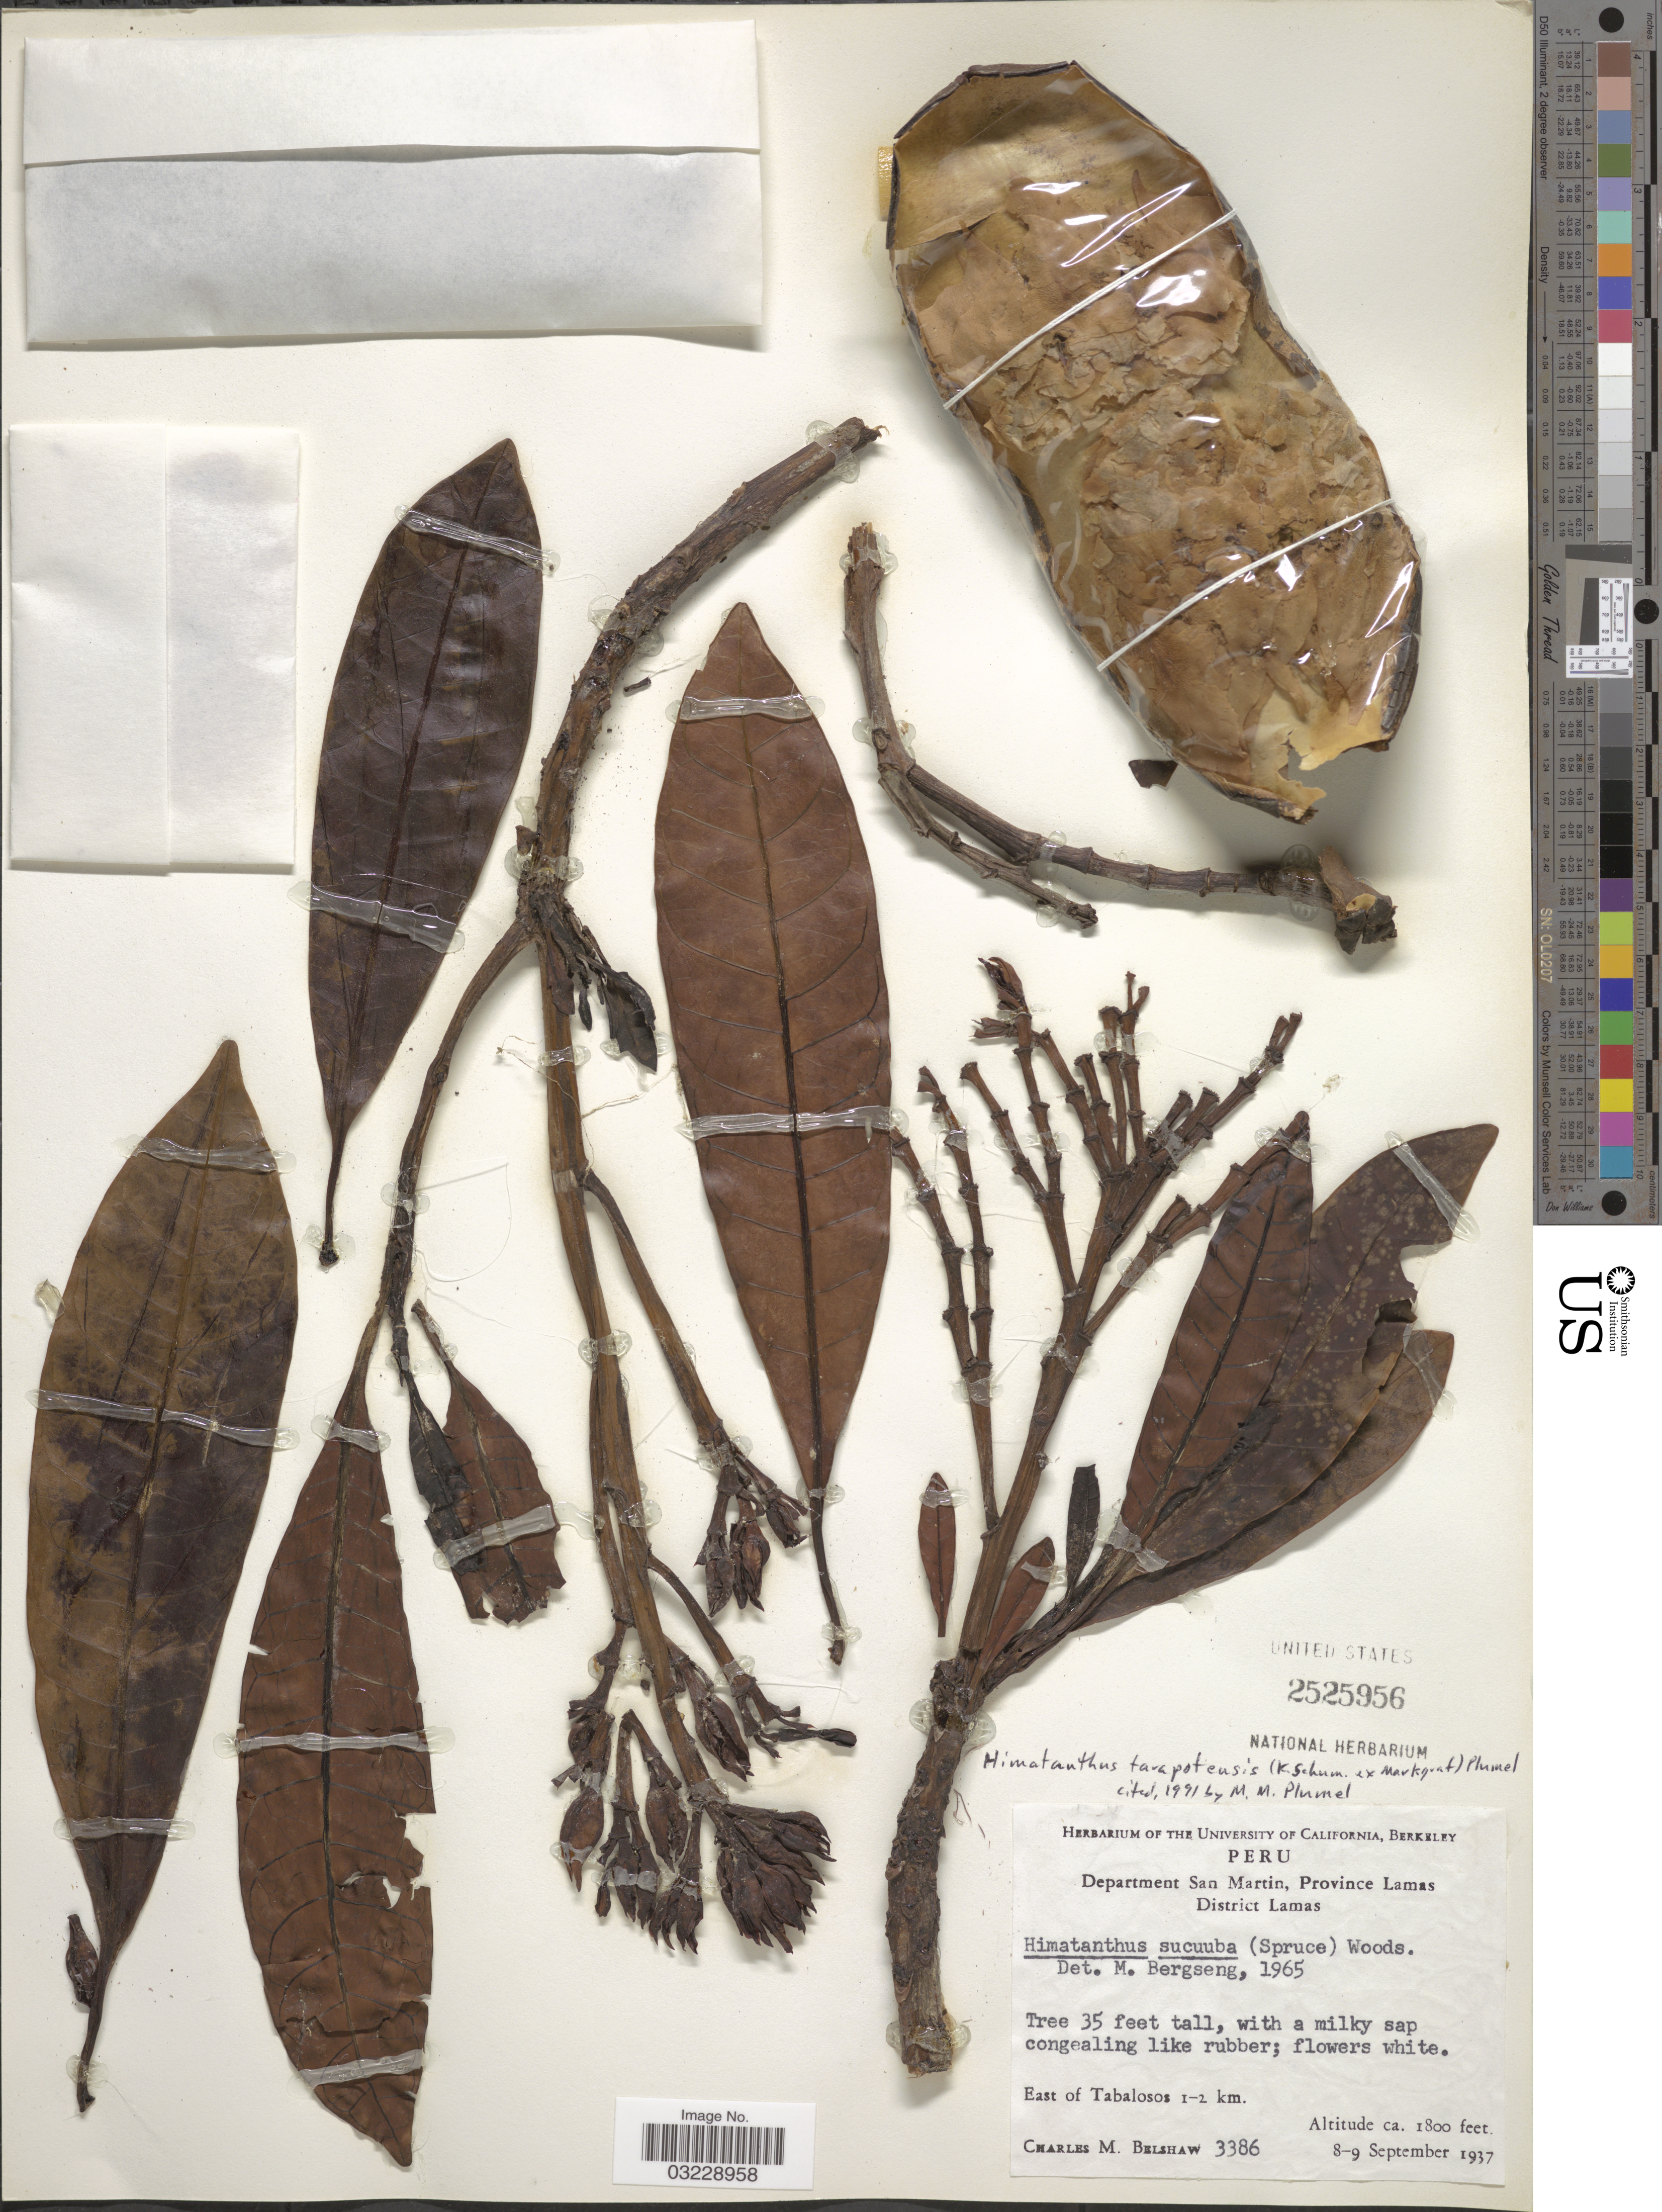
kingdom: Plantae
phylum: Tracheophyta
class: Magnoliopsida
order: Gentianales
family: Apocynaceae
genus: Himatanthus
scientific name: Himatanthus tarapotensis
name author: (K. Schum. ex Markgr.) Plumel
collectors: C. Shaw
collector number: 3386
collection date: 1937-09-08/1937-09-09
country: Peru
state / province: San Martín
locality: Department San Martin, Province Lamas. District Lamas. East of Tabalosos 1-2 km.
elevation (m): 549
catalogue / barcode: US 2525956